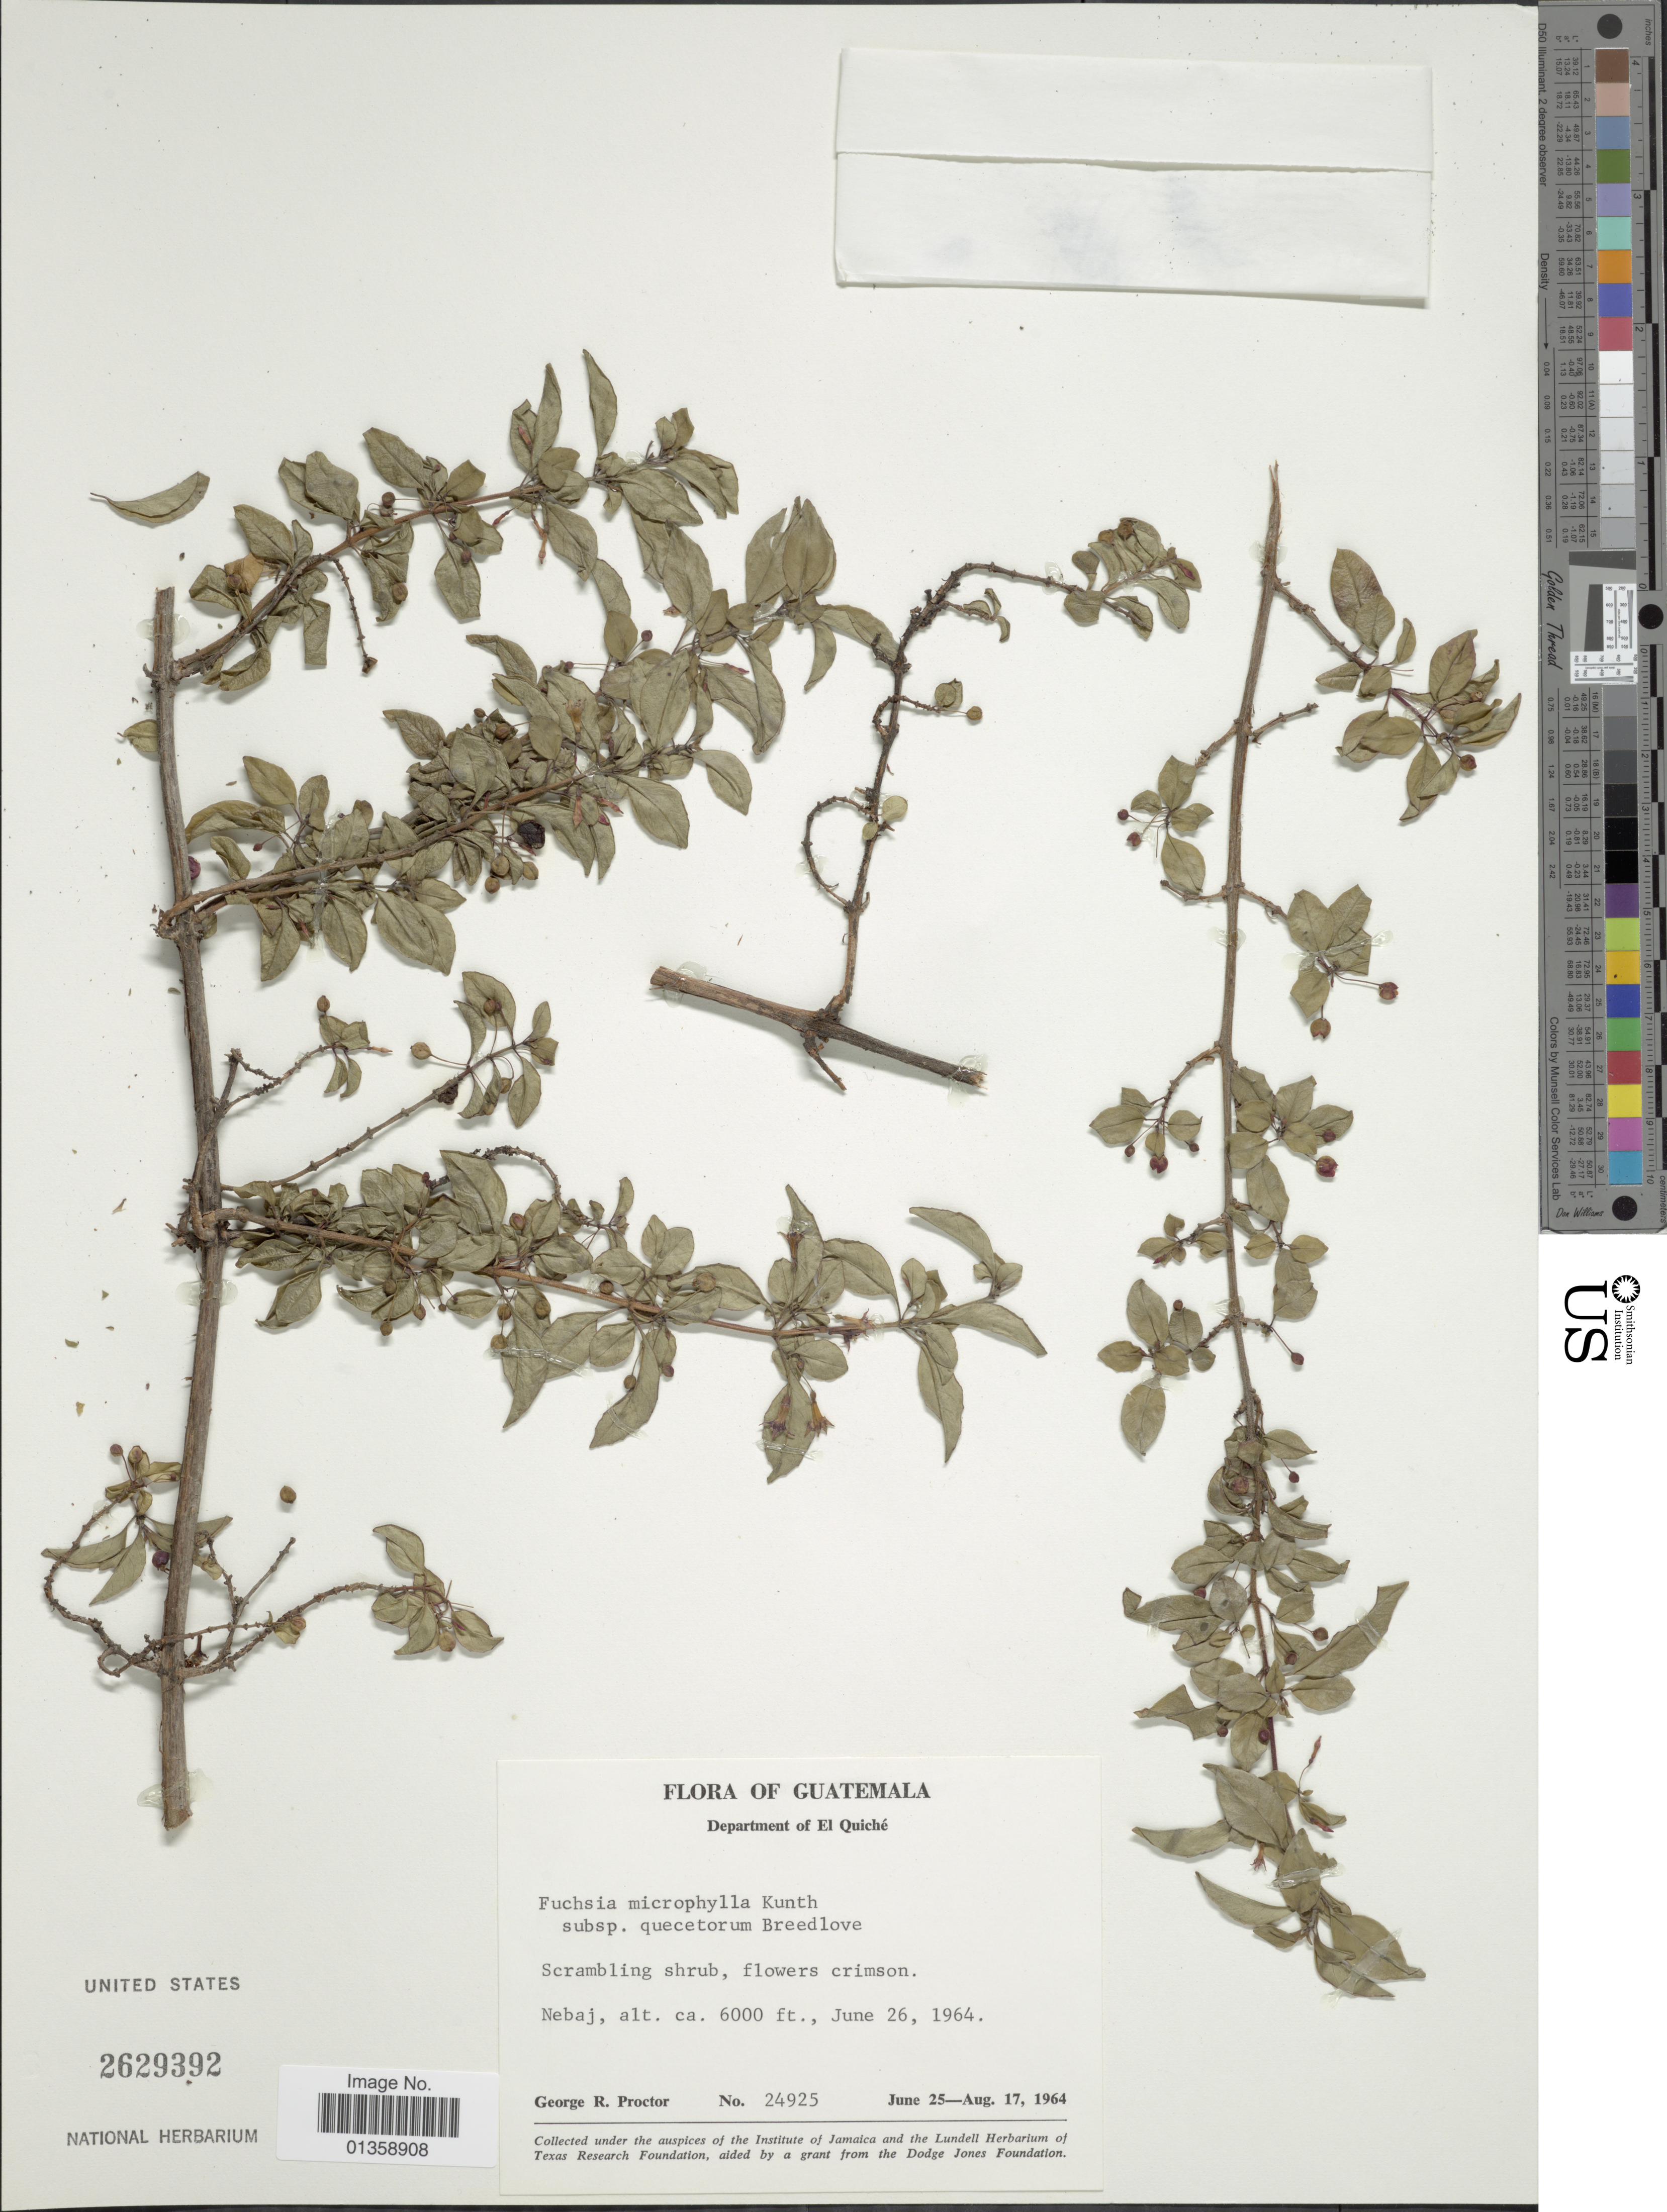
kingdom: Plantae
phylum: Tracheophyta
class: Magnoliopsida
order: Myrtales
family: Onagraceae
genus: Fuchsia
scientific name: Fuchsia microphylla subsp. quercetorum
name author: Breedlove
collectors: G. R. Proctor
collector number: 24925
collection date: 1964-06-26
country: Guatemala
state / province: El Quiché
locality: Nebaj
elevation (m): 1829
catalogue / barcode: US 2629392